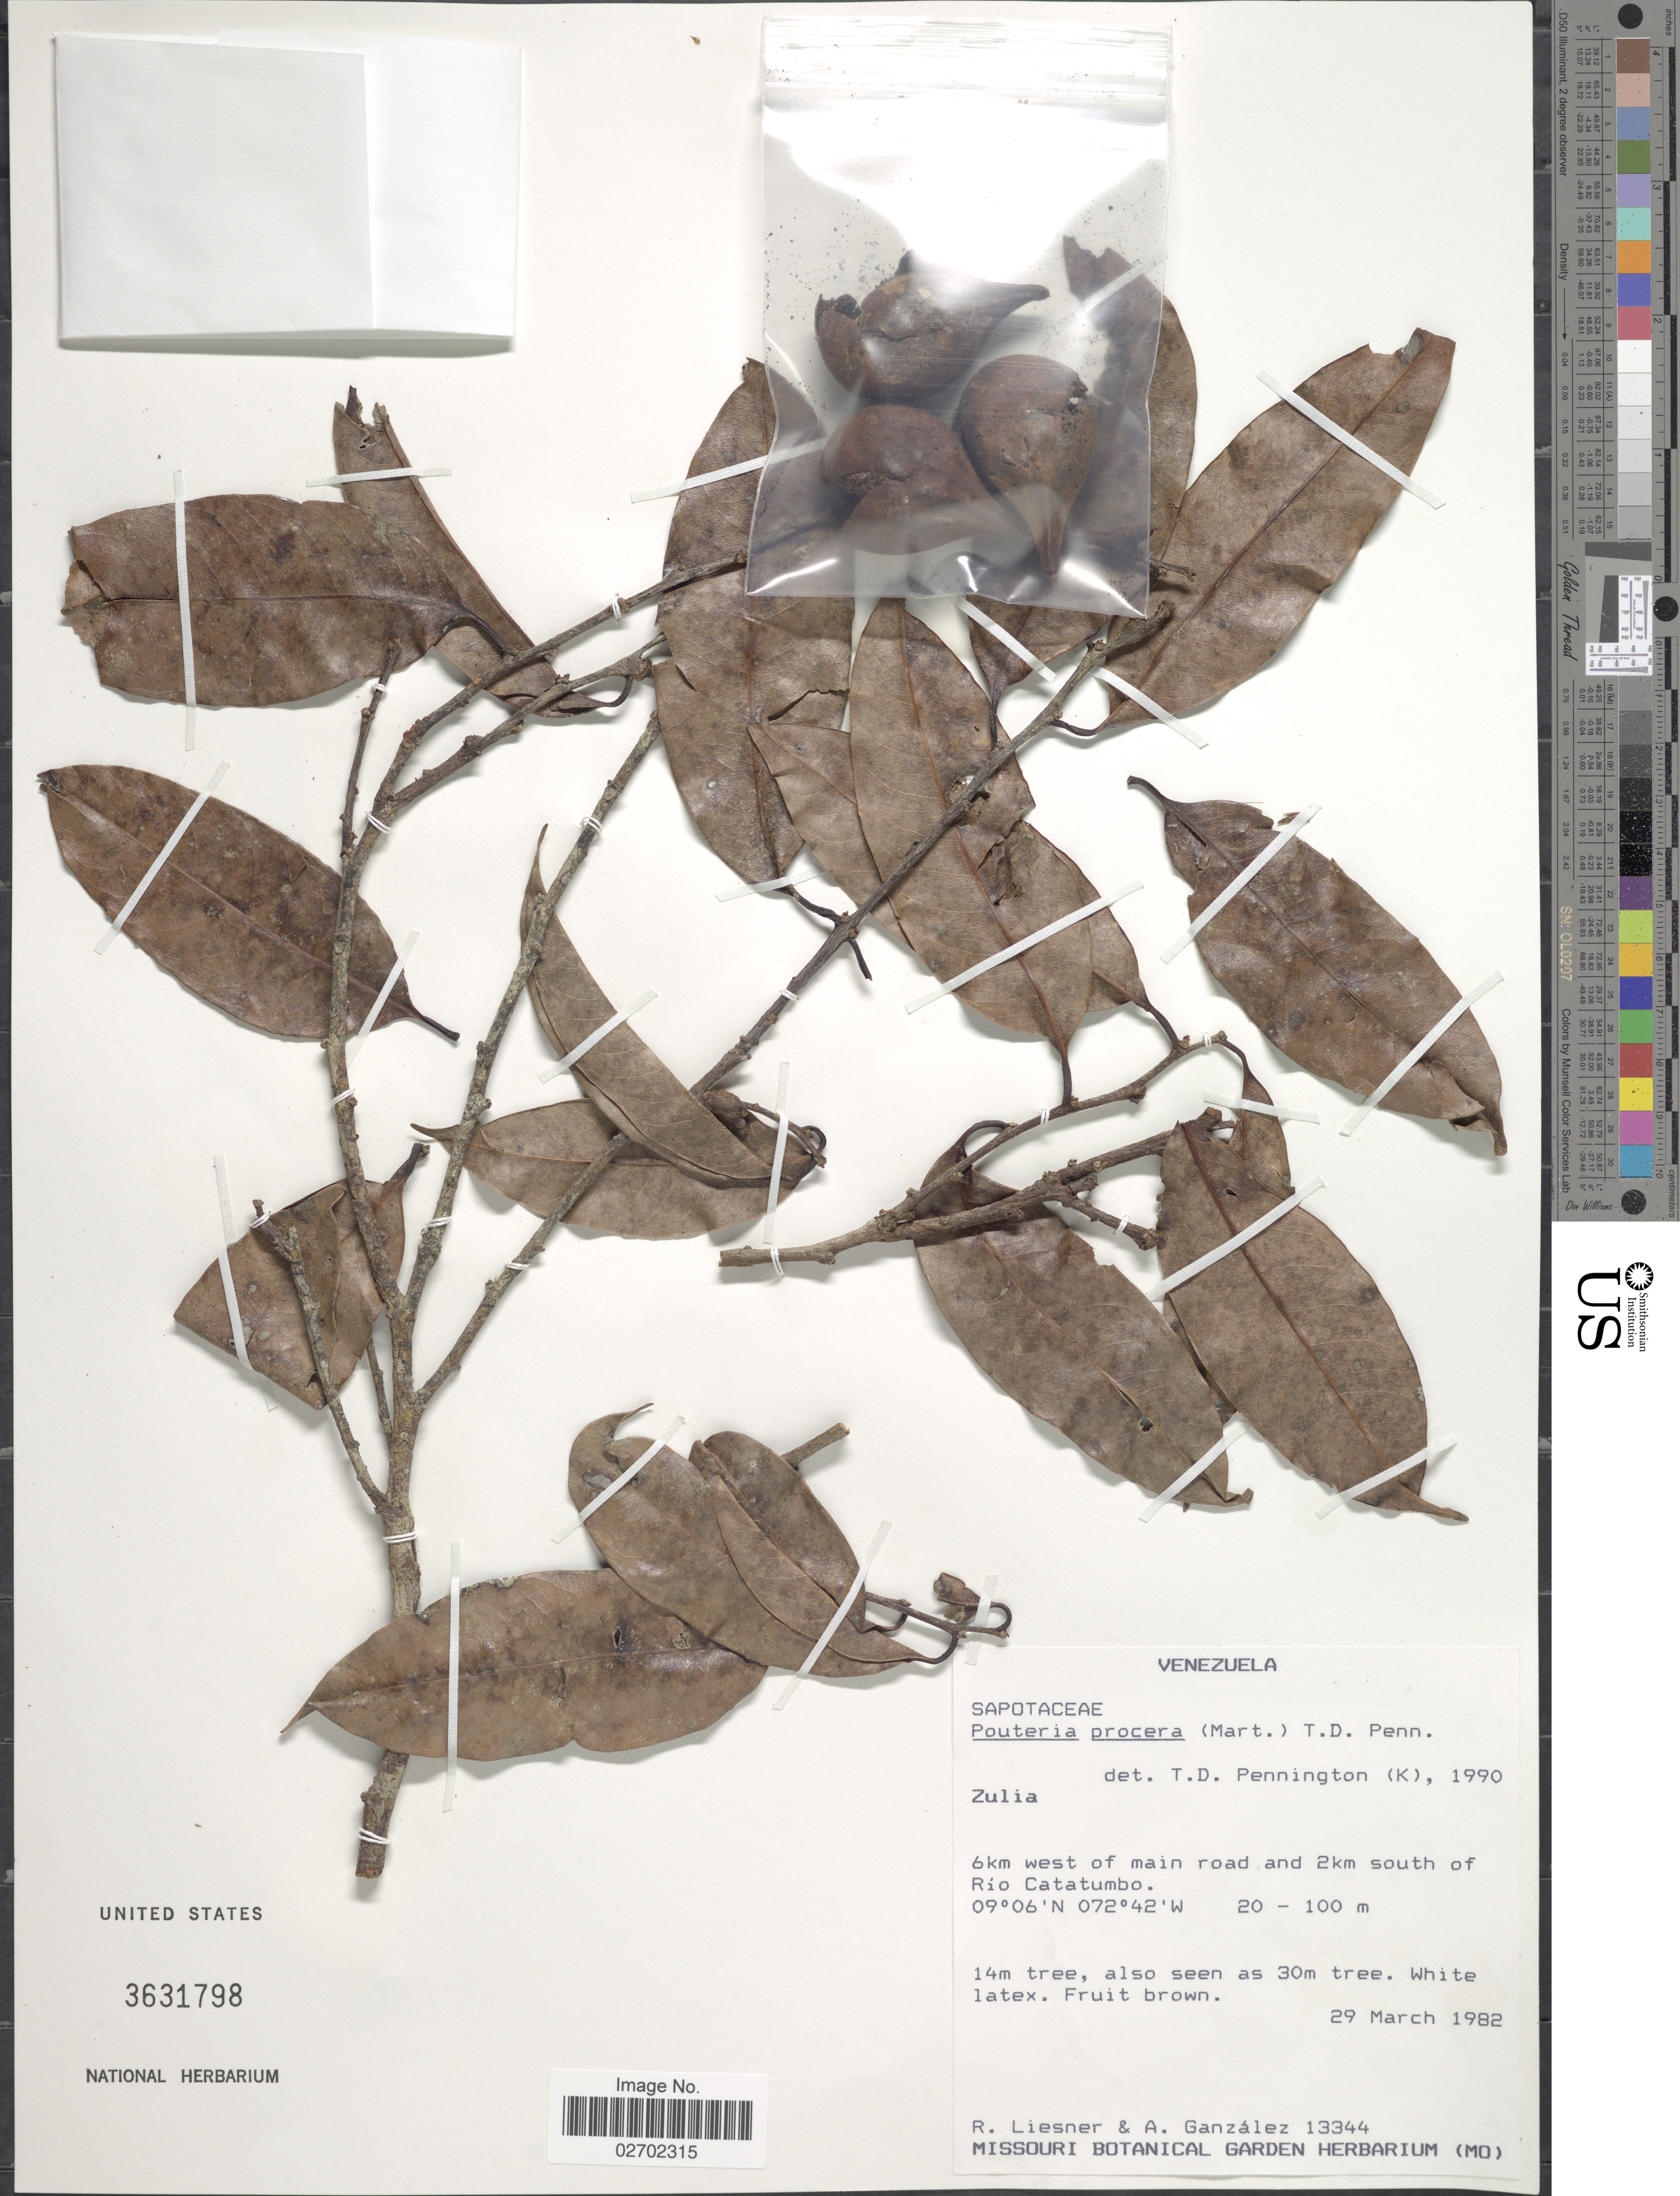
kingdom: Plantae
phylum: Tracheophyta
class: Magnoliopsida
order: Ericales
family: Sapotaceae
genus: Pouteria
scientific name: Pouteria procera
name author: (Mart.) T.D. Penn.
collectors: R. L. Liesner & A. Ganzález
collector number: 13344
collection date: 1982-03-29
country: Venezuela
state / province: Zulia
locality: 6km west of main road and 2km south of Río Catatumbo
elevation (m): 20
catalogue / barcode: US 3631798